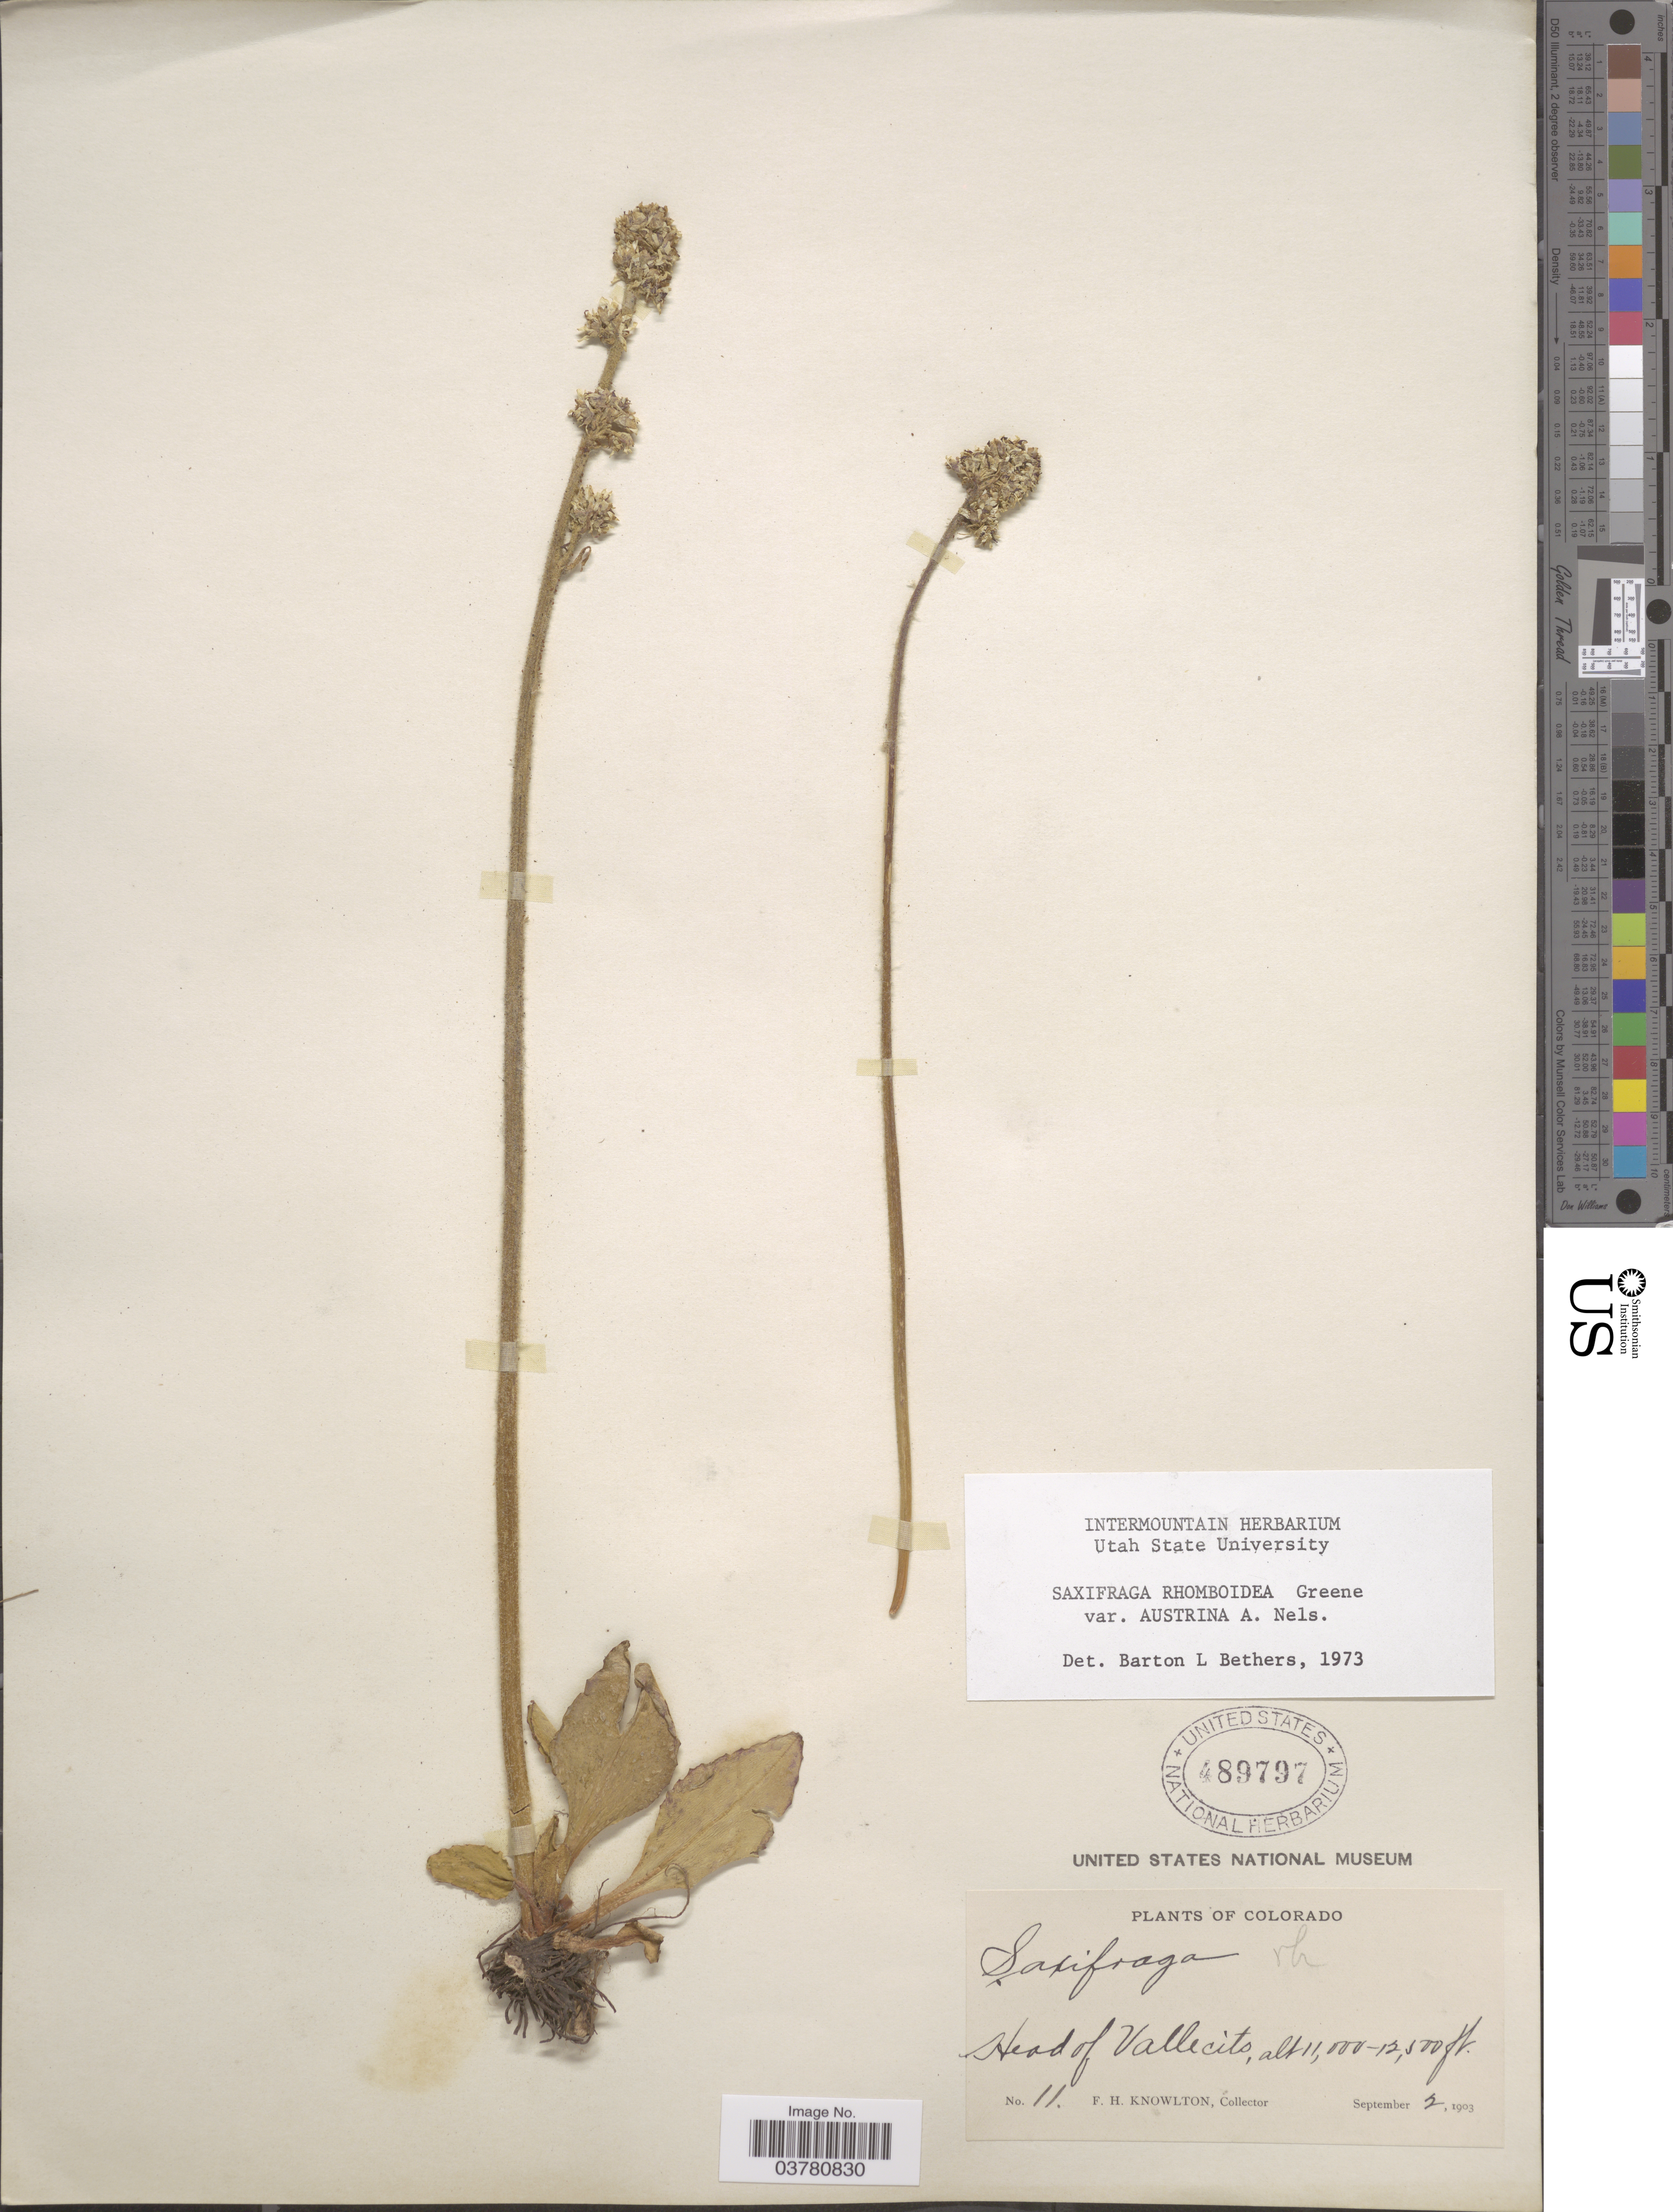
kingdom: Plantae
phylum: Tracheophyta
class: Magnoliopsida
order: Saxifragales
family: Saxifragaceae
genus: Micranthes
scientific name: Micranthes rhomboidea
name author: (Greene) Small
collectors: F. H. Knowlton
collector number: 11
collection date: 1903-09-02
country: United States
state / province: Colorado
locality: Head of Vallecito.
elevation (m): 3353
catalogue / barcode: US 489797